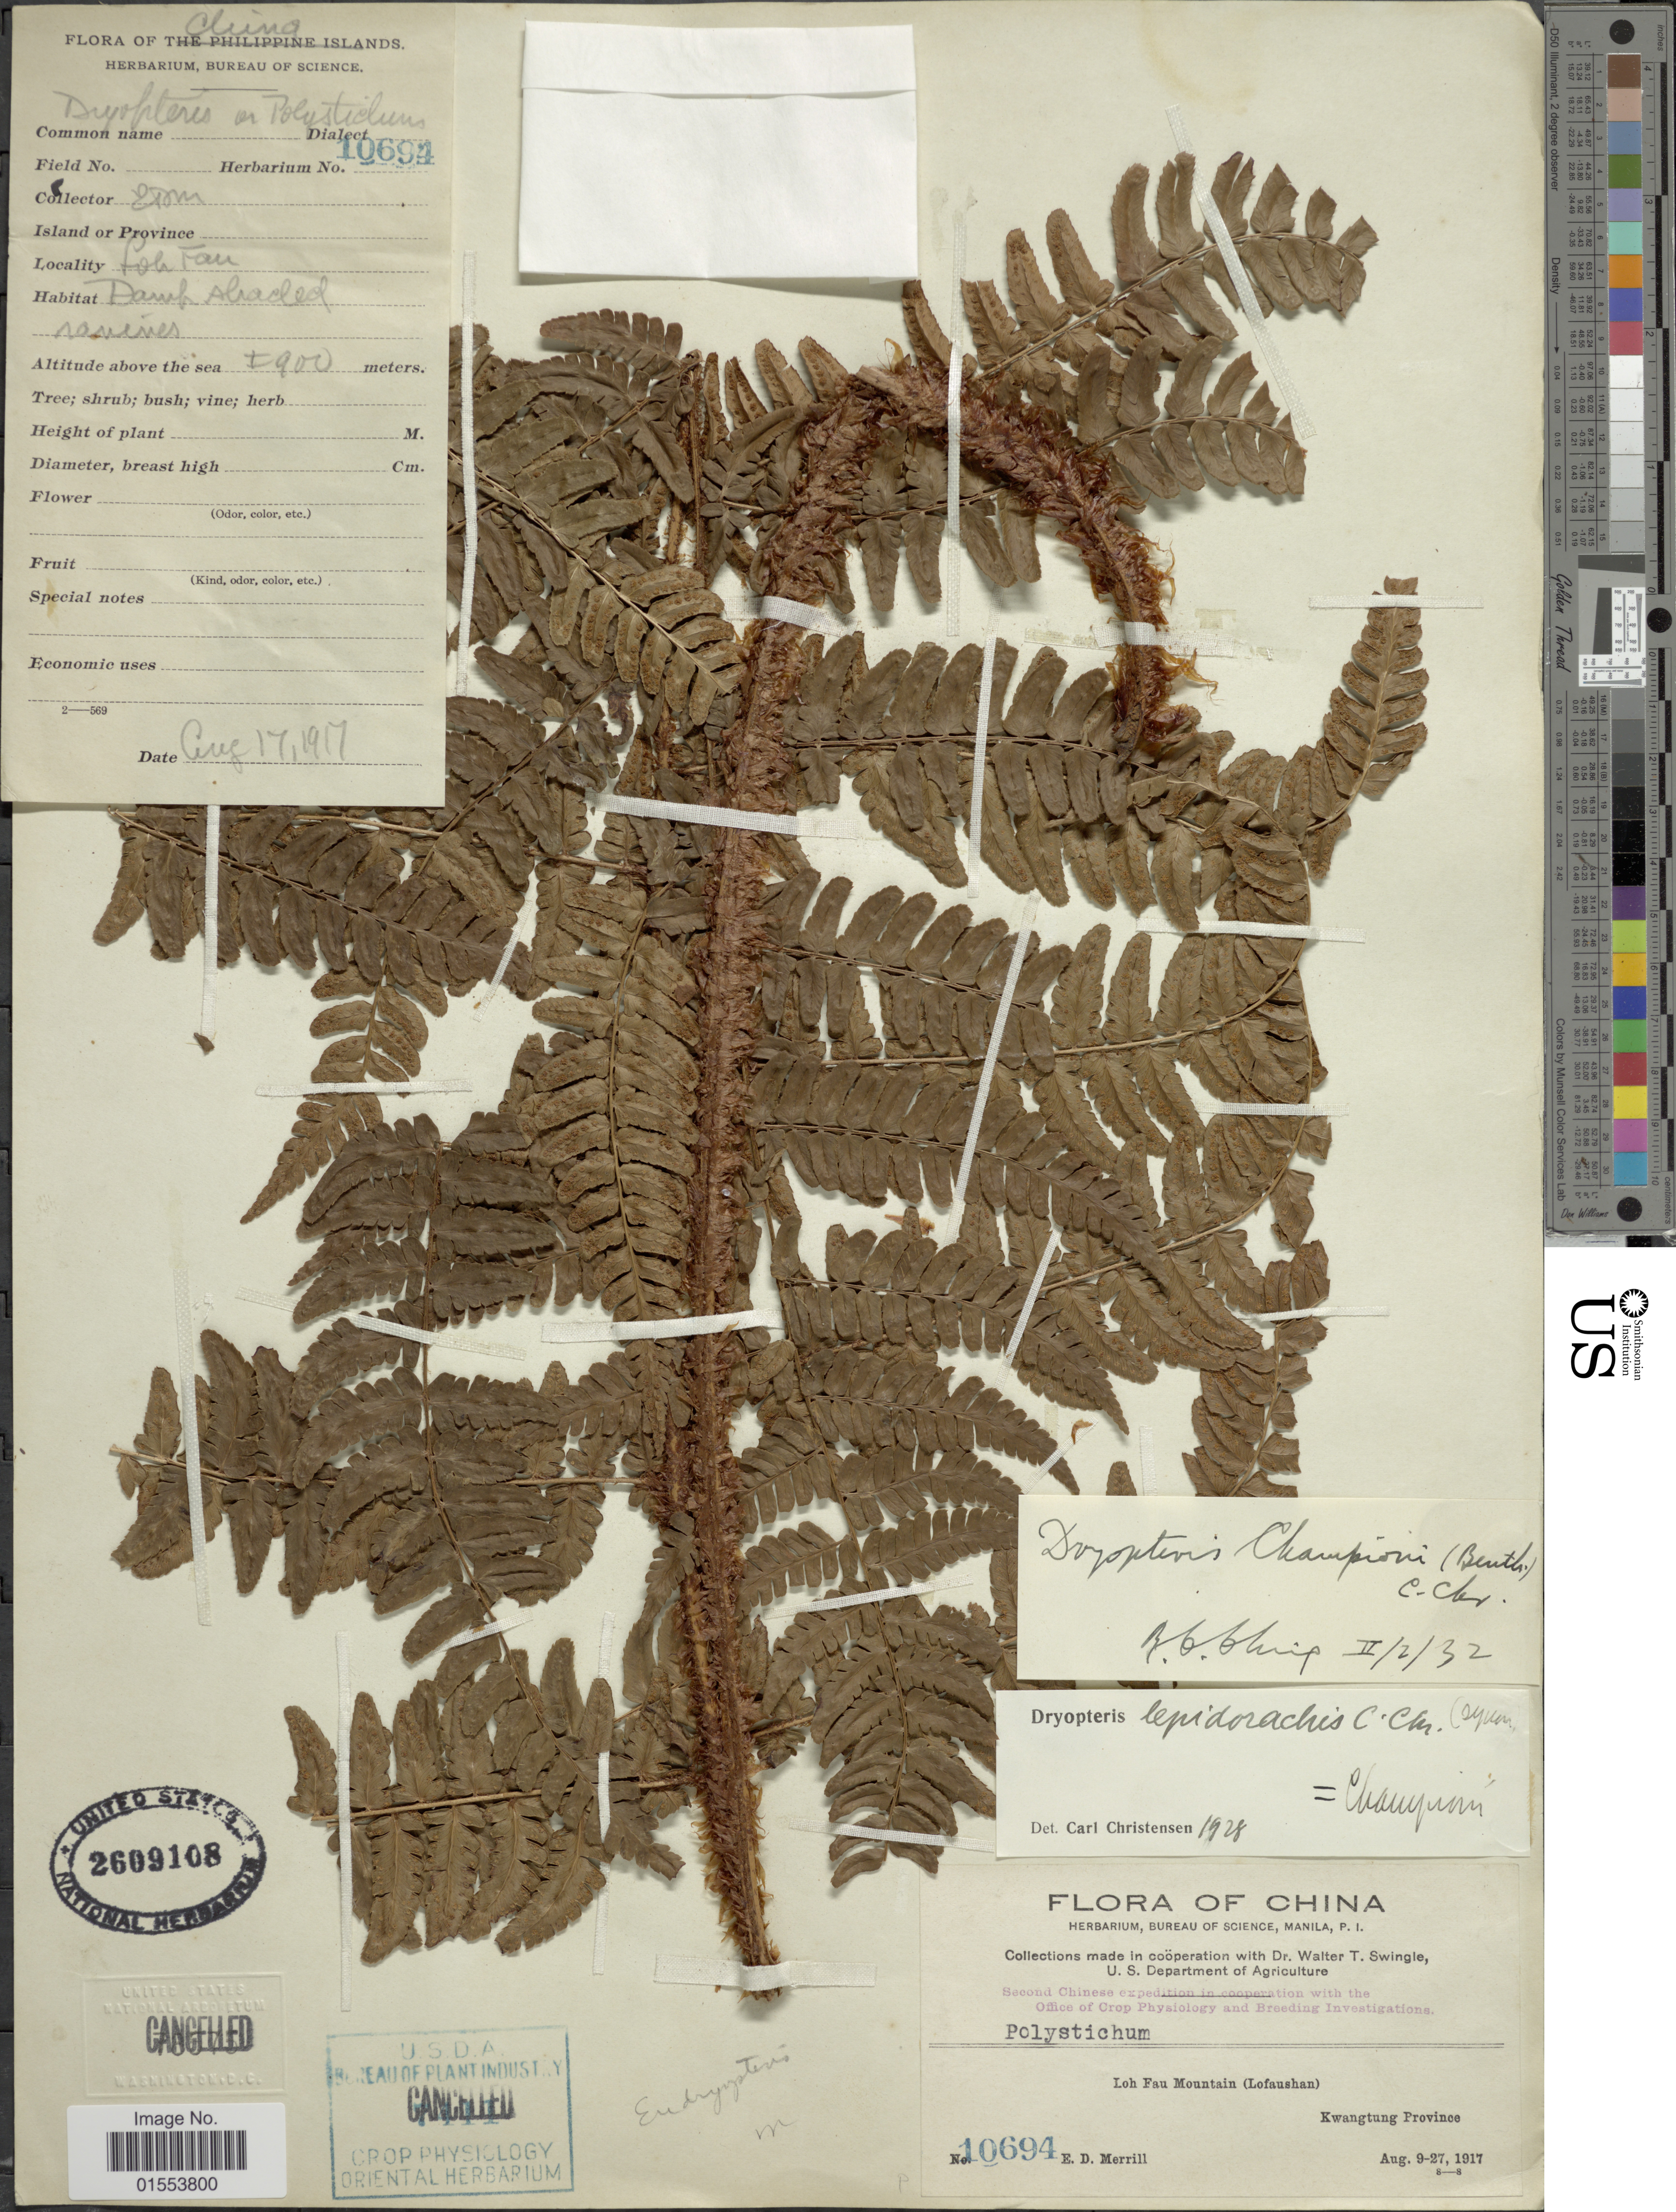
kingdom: Plantae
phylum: Tracheophyta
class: Polypodiopsida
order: Polypodiales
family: Dryopteridaceae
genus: Dryopteris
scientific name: Dryopteris championii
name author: (Benth.) C. Chr.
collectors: E. D. Merrill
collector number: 10694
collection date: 1917-08-17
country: China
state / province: Guangdong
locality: China, Loh Fau Mountain (Lofaushan).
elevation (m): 900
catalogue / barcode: US 2609108